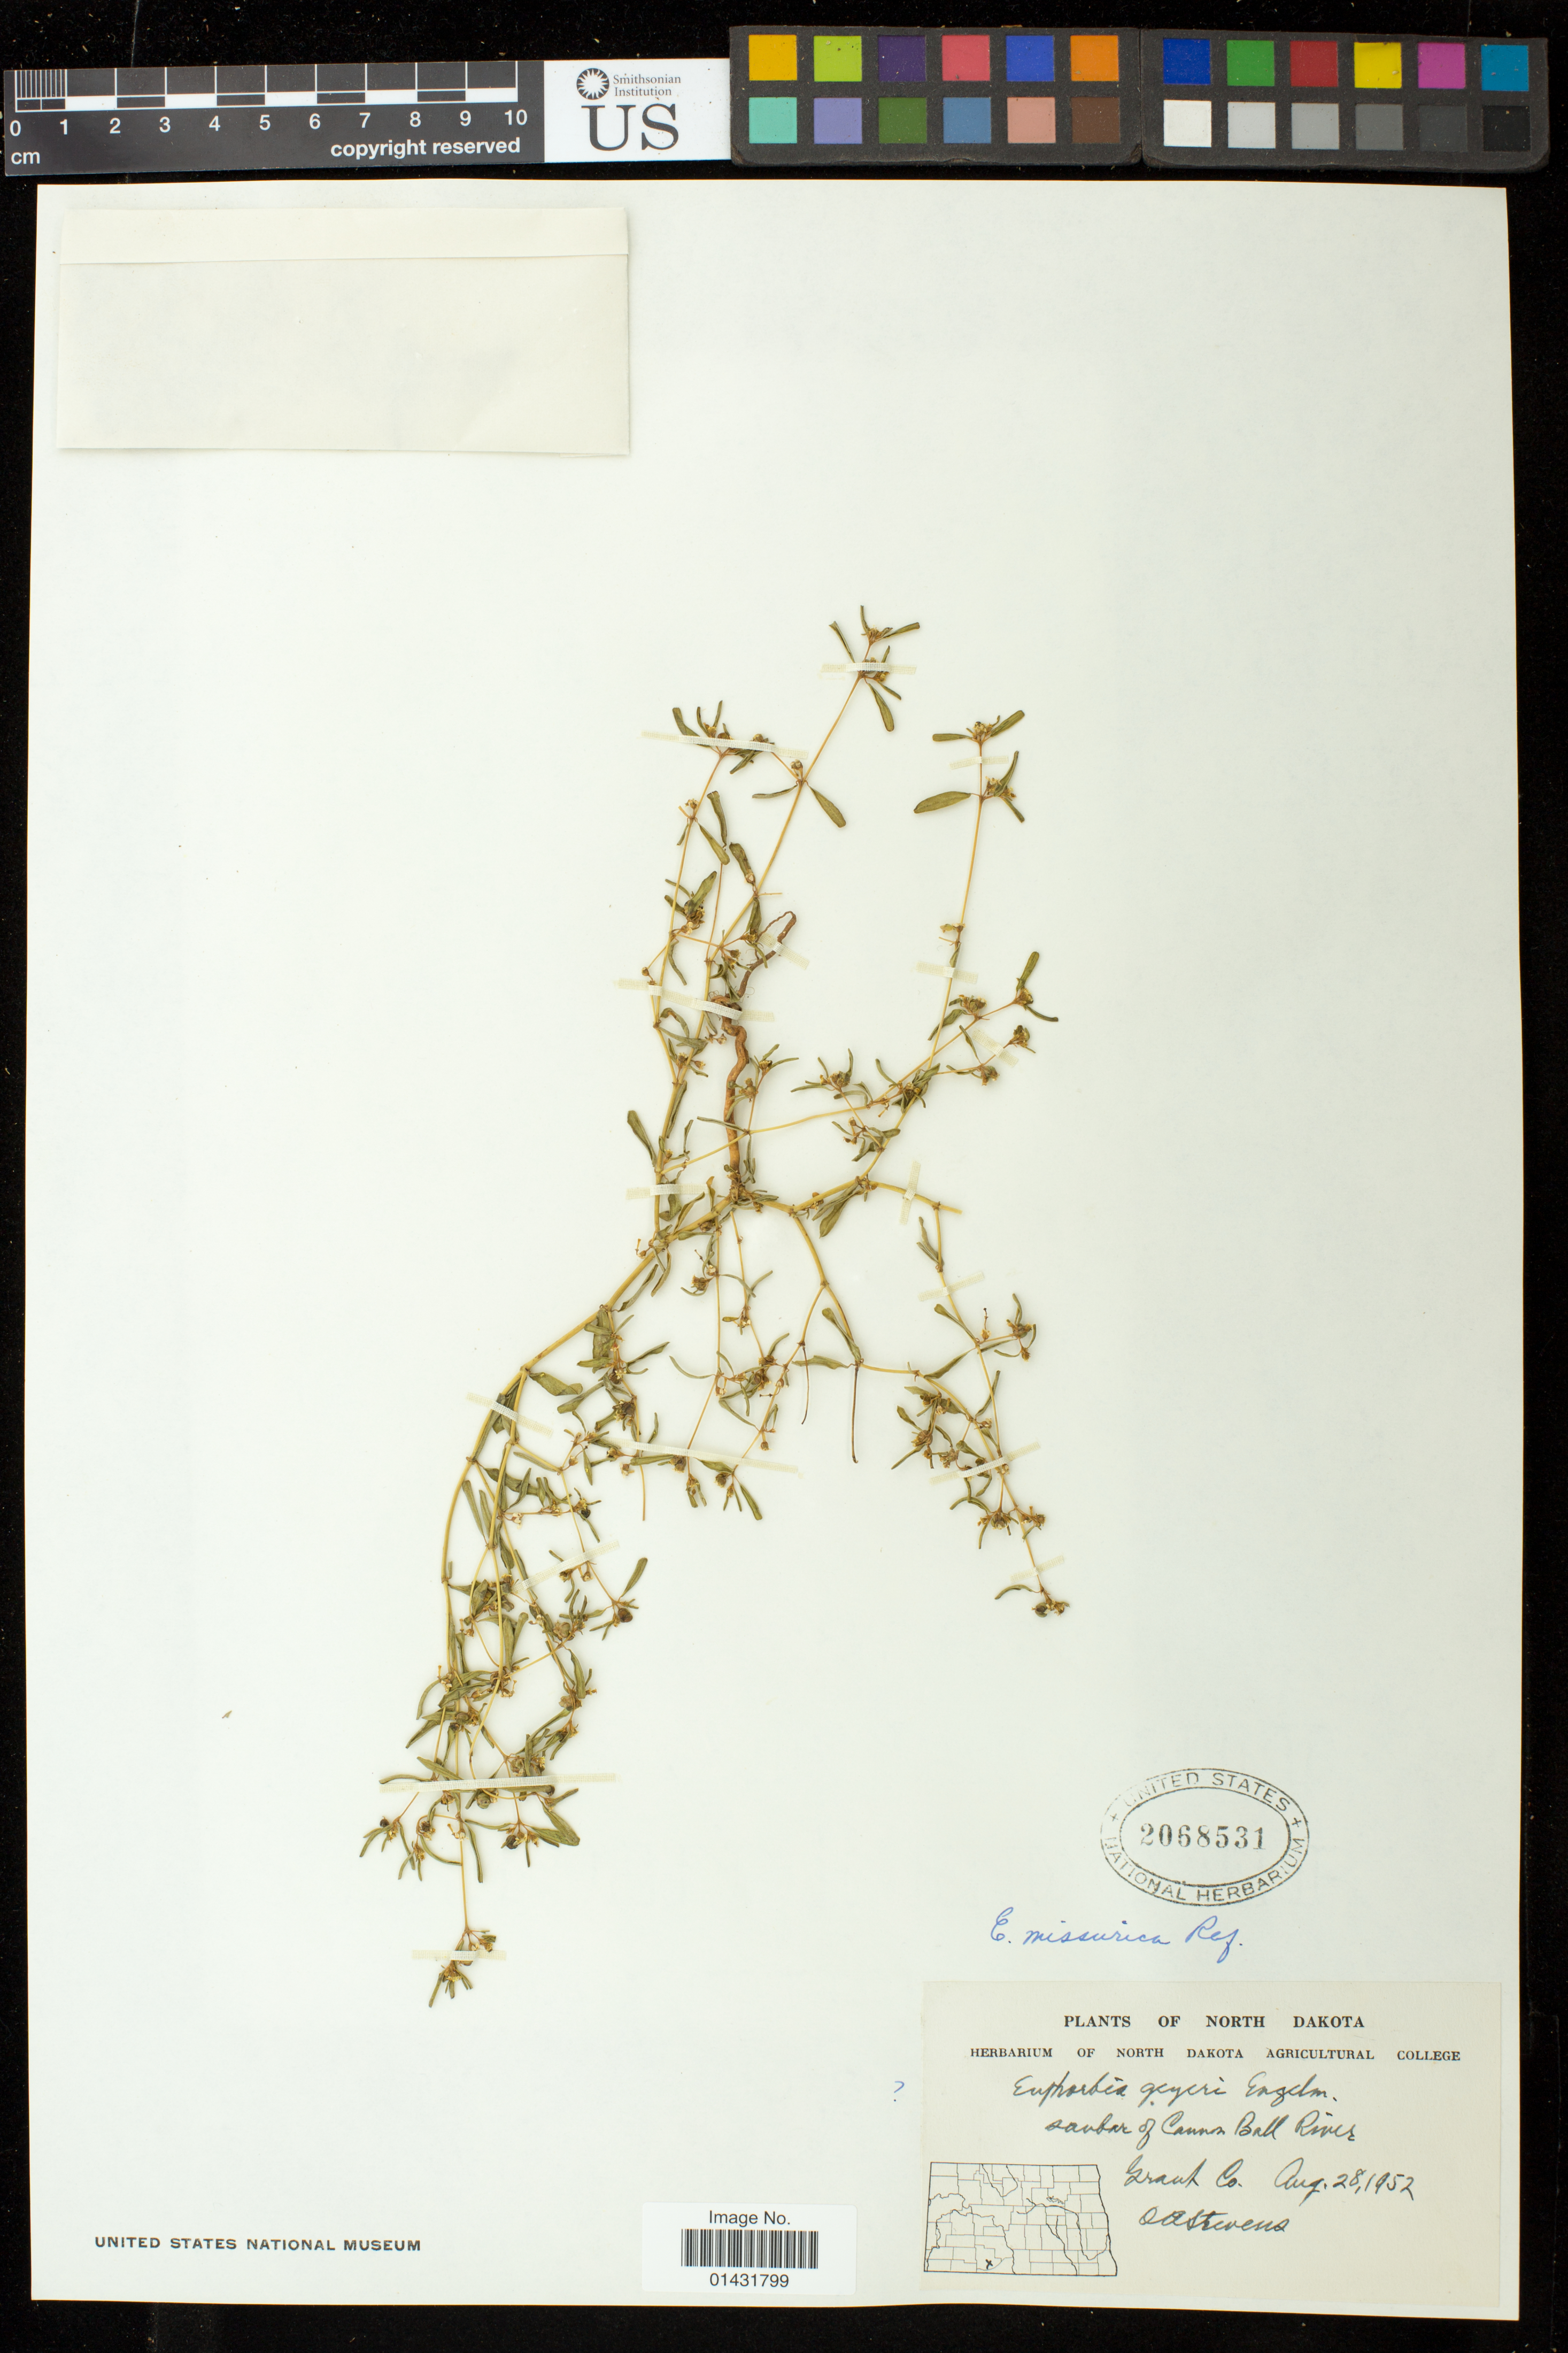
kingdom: Plantae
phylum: Tracheophyta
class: Magnoliopsida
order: Malpighiales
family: Euphorbiaceae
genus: Euphorbia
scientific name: Euphorbia geyeri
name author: Engelm.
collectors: O. A. Stevens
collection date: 1952-08-28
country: United States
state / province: North Dakota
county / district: Grant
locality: Sanbar of Cannon Ball River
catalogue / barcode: US 2068531